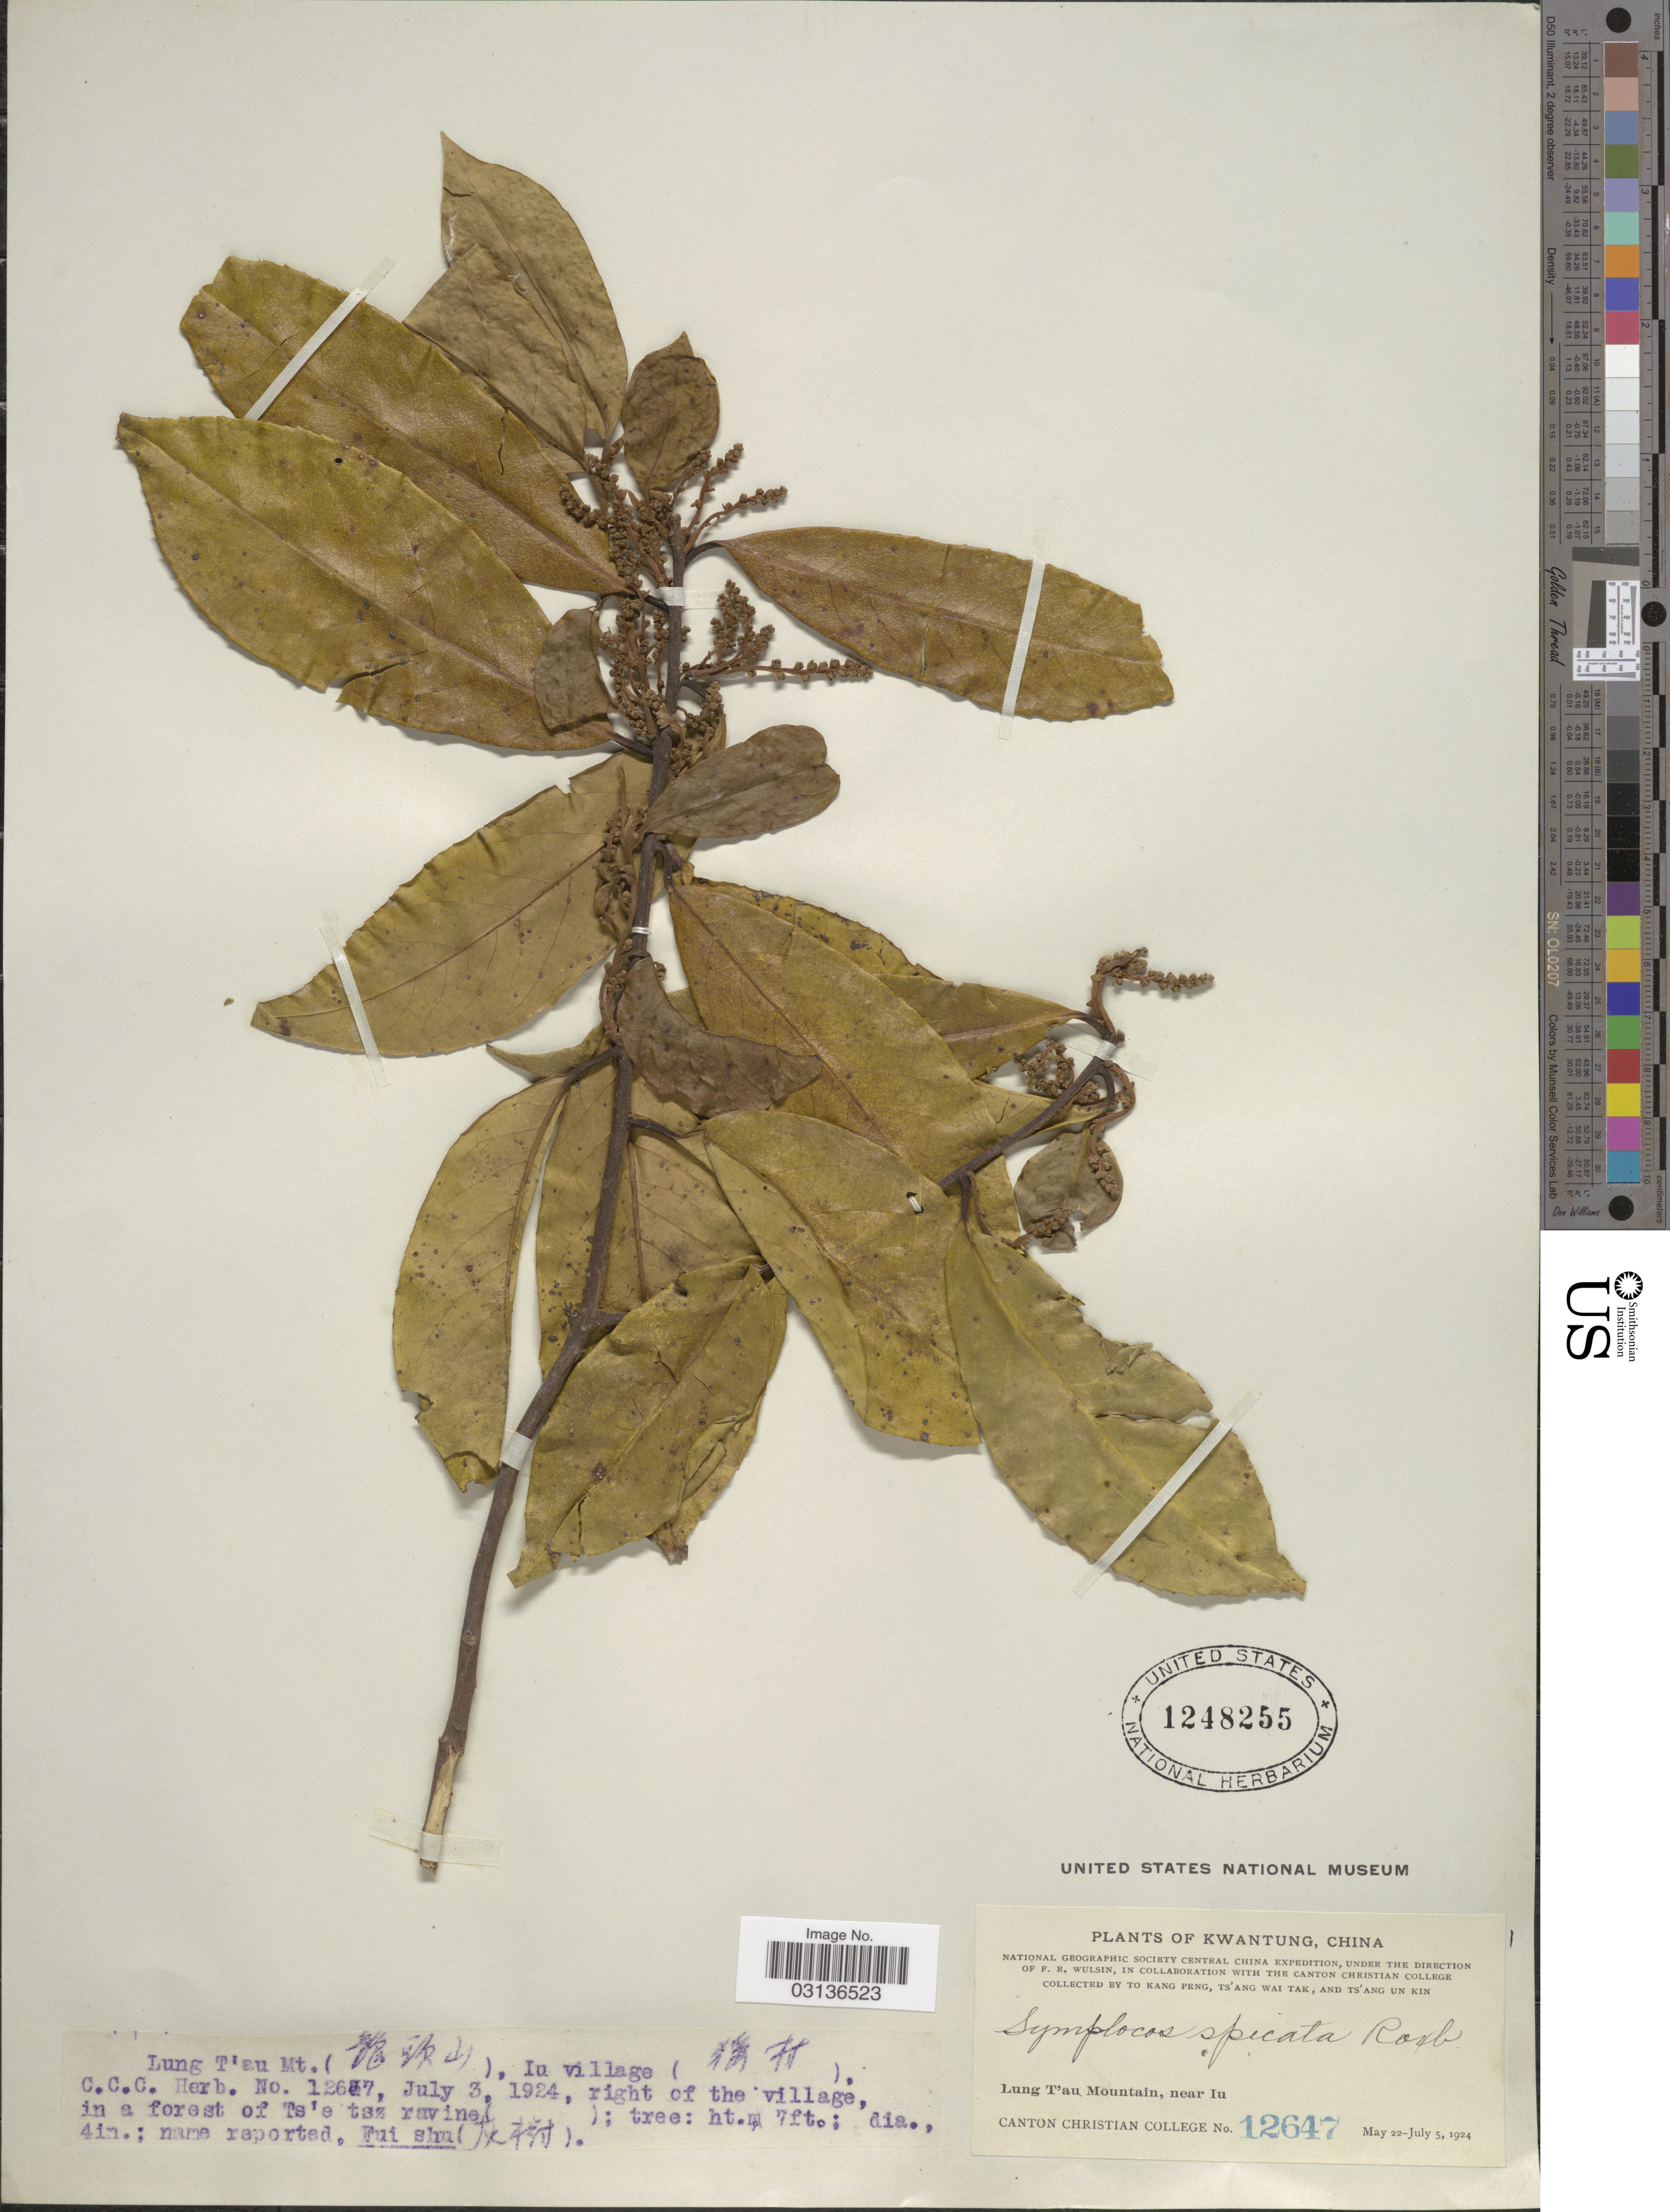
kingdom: Plantae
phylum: Tracheophyta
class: Magnoliopsida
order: Ericales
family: Symplocaceae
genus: Symplocos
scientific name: Symplocos cochinchinensis subsp. laurina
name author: (Retz.) Noot.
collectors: K. Peng, W. T. Tsang & Ts' Ang Un Kin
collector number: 12647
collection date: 1924-07-03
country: China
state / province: Guangdong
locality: Lung T'au Mountain, near Iu. Iu village, right of the village, in a forest of Ts'e tsz ravine.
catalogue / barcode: US 1248255